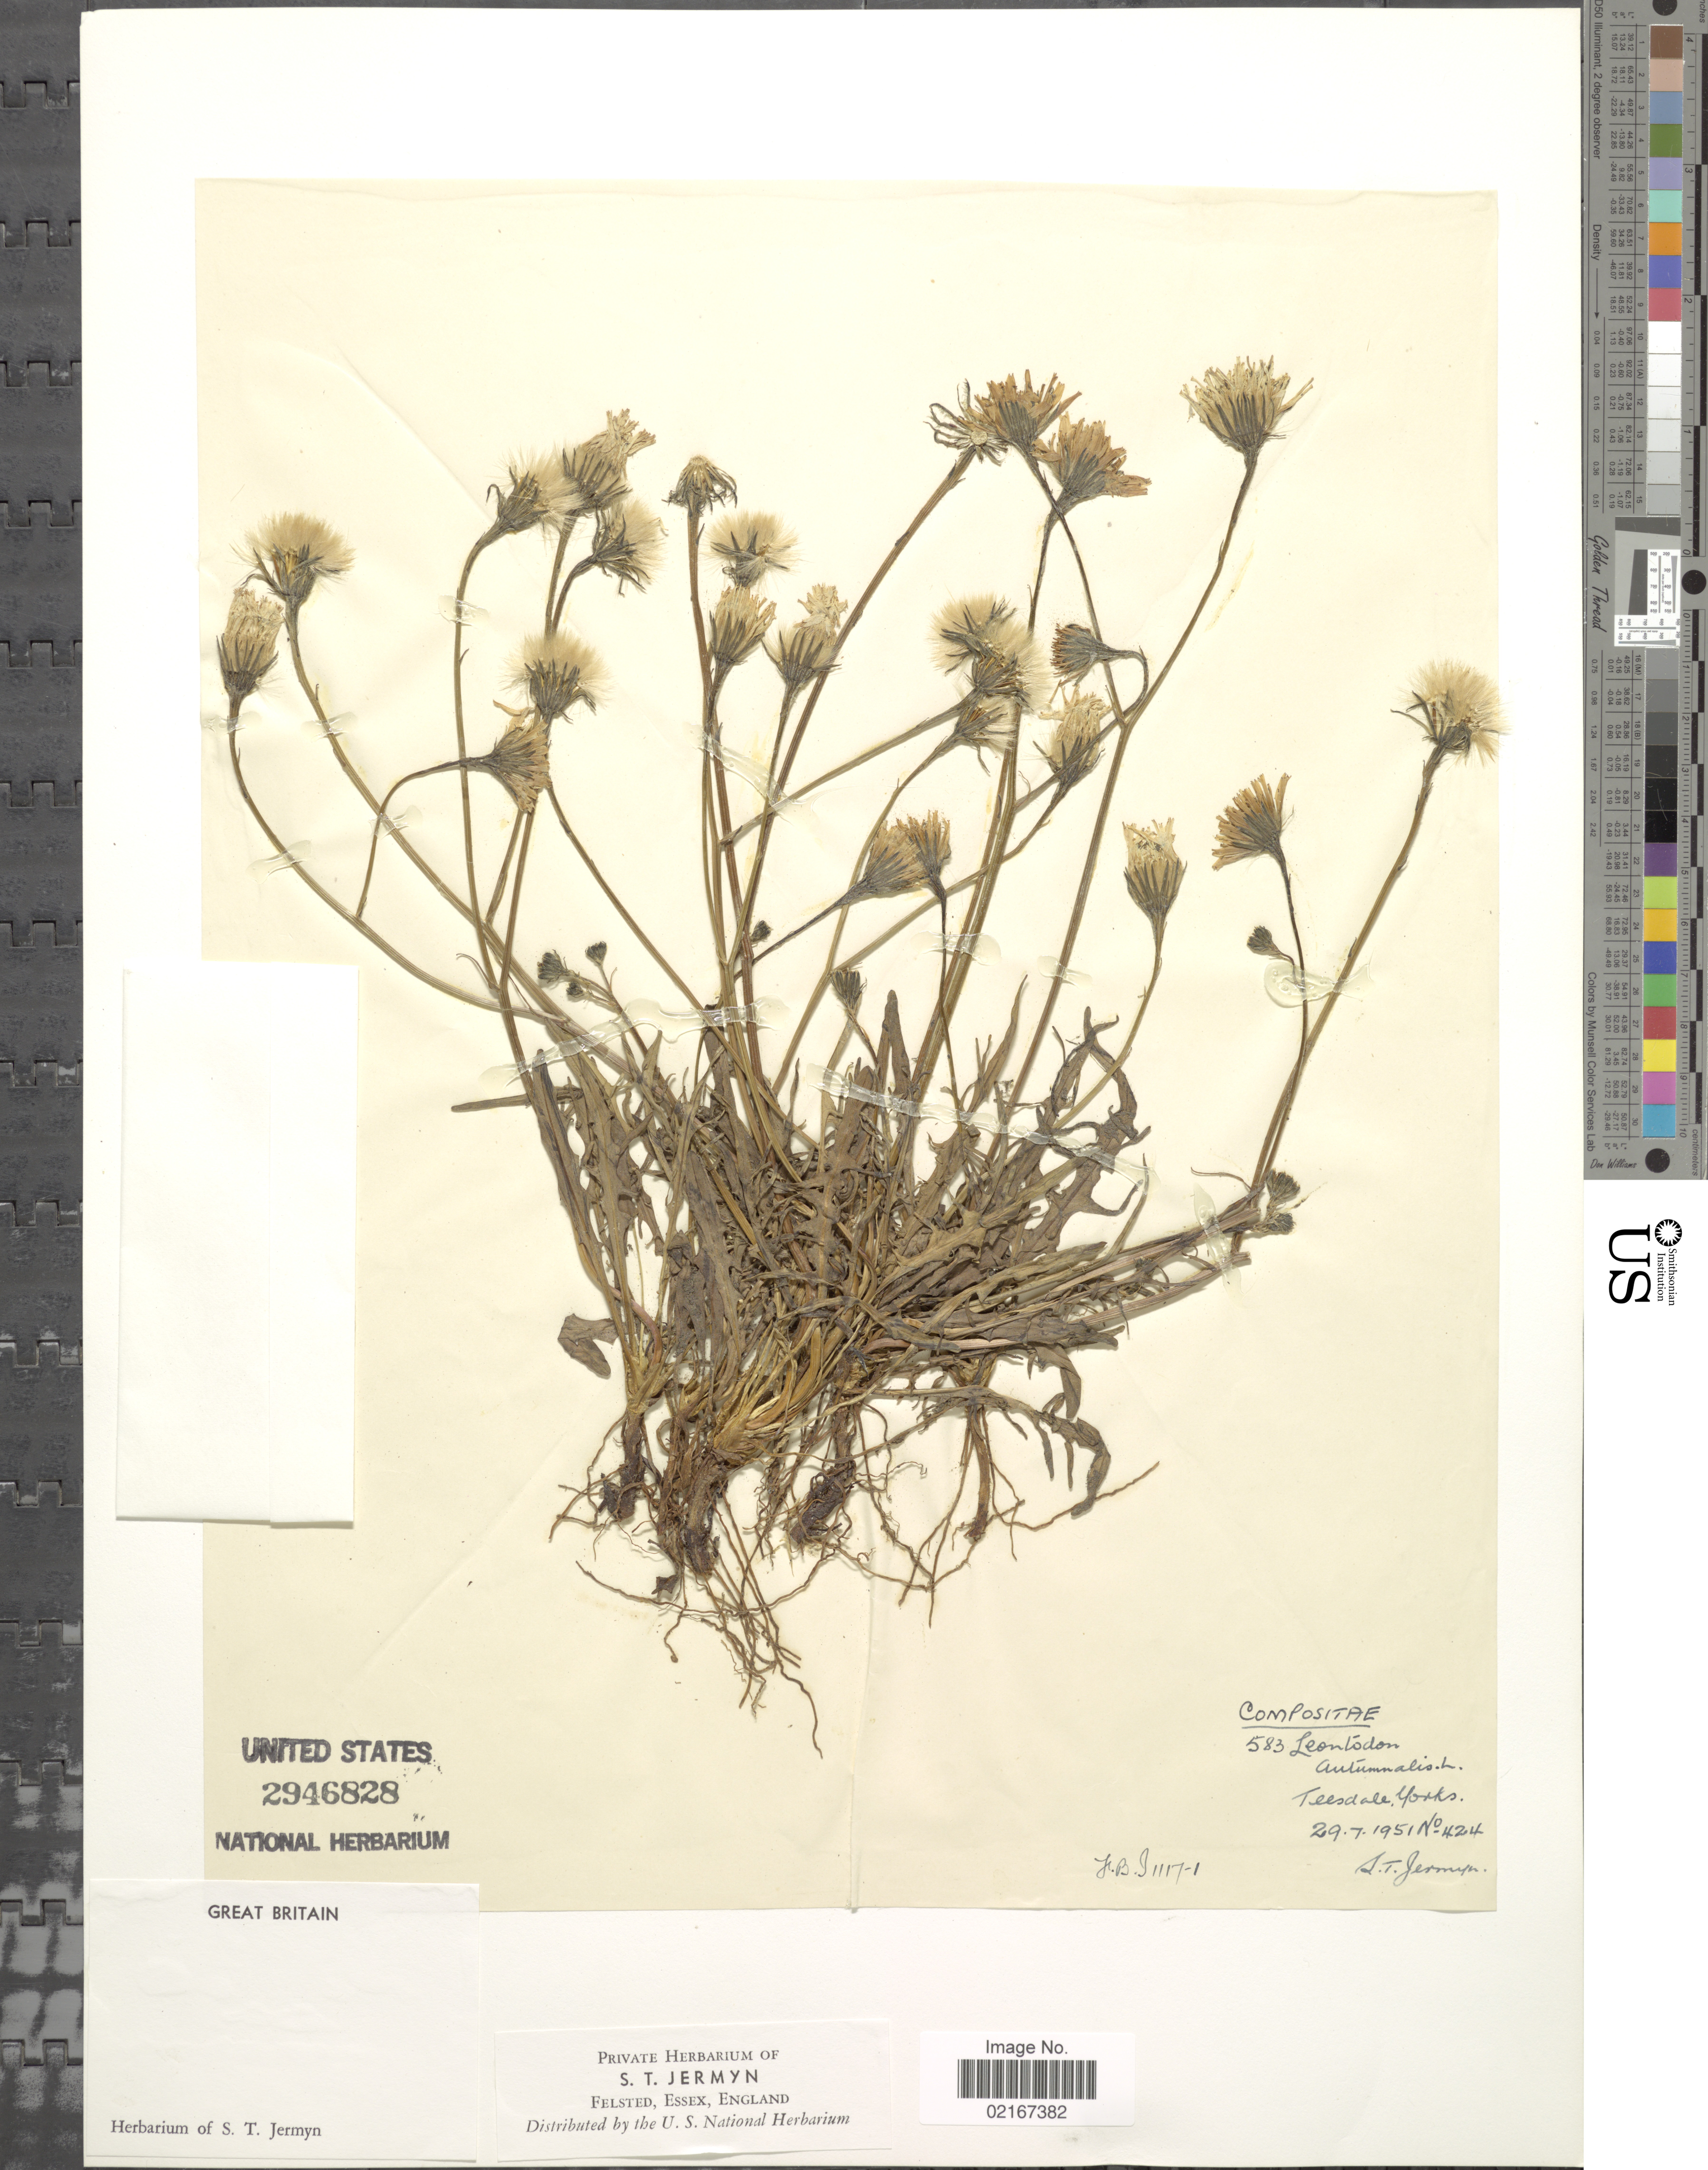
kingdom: Plantae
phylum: Tracheophyta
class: Magnoliopsida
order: Asterales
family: Asteraceae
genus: Scorzoneroides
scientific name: Scorzoneroides autumnalis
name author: (L.) Moench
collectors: S. Jermyn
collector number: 424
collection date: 1951-07-29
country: United Kingdom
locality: Teesdale, Yorks, Great Britain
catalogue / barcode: US 2946828